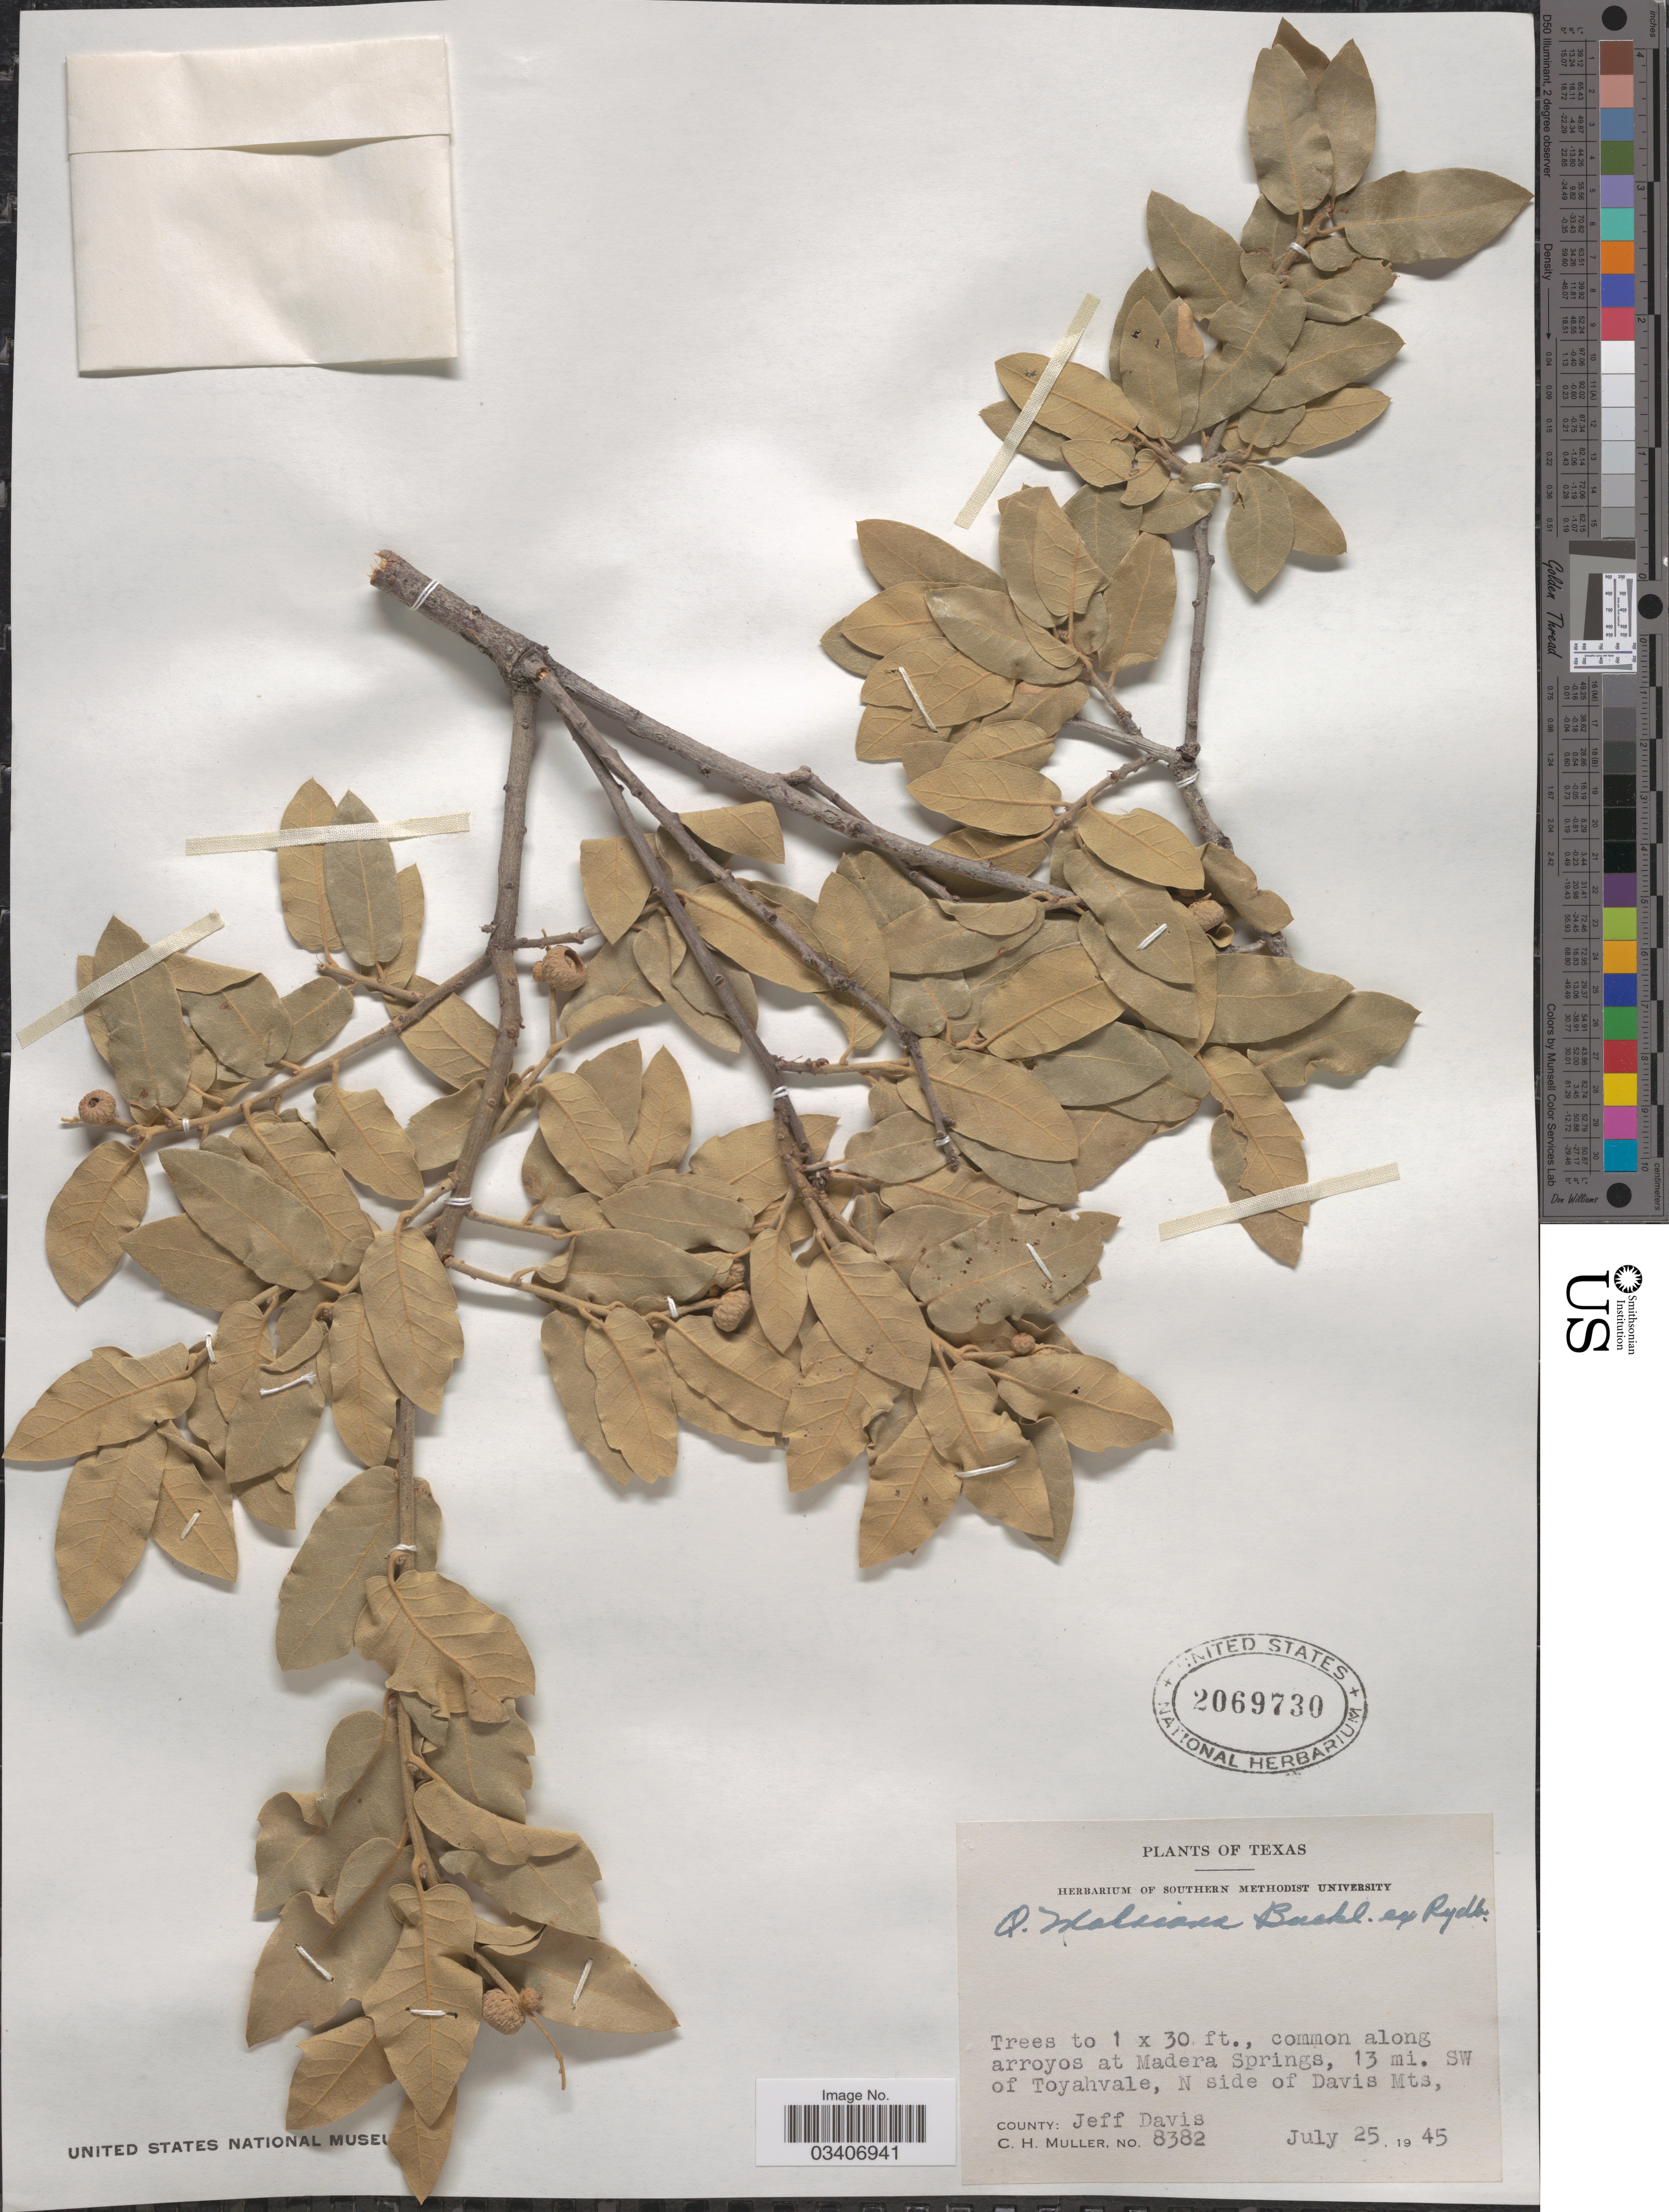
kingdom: Plantae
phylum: Tracheophyta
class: Magnoliopsida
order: Fagales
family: Fagaceae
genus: Quercus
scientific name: Quercus mohriana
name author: Buckley ex Rydb.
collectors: C. H. Mueller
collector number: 8382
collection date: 1945-07-25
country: United States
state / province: Texas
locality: Common along arroyos at Madera Springs, 13 mi. SW of Toyahvale, N side of Davis Mts, County: Jeff Davis.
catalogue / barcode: US 2069730